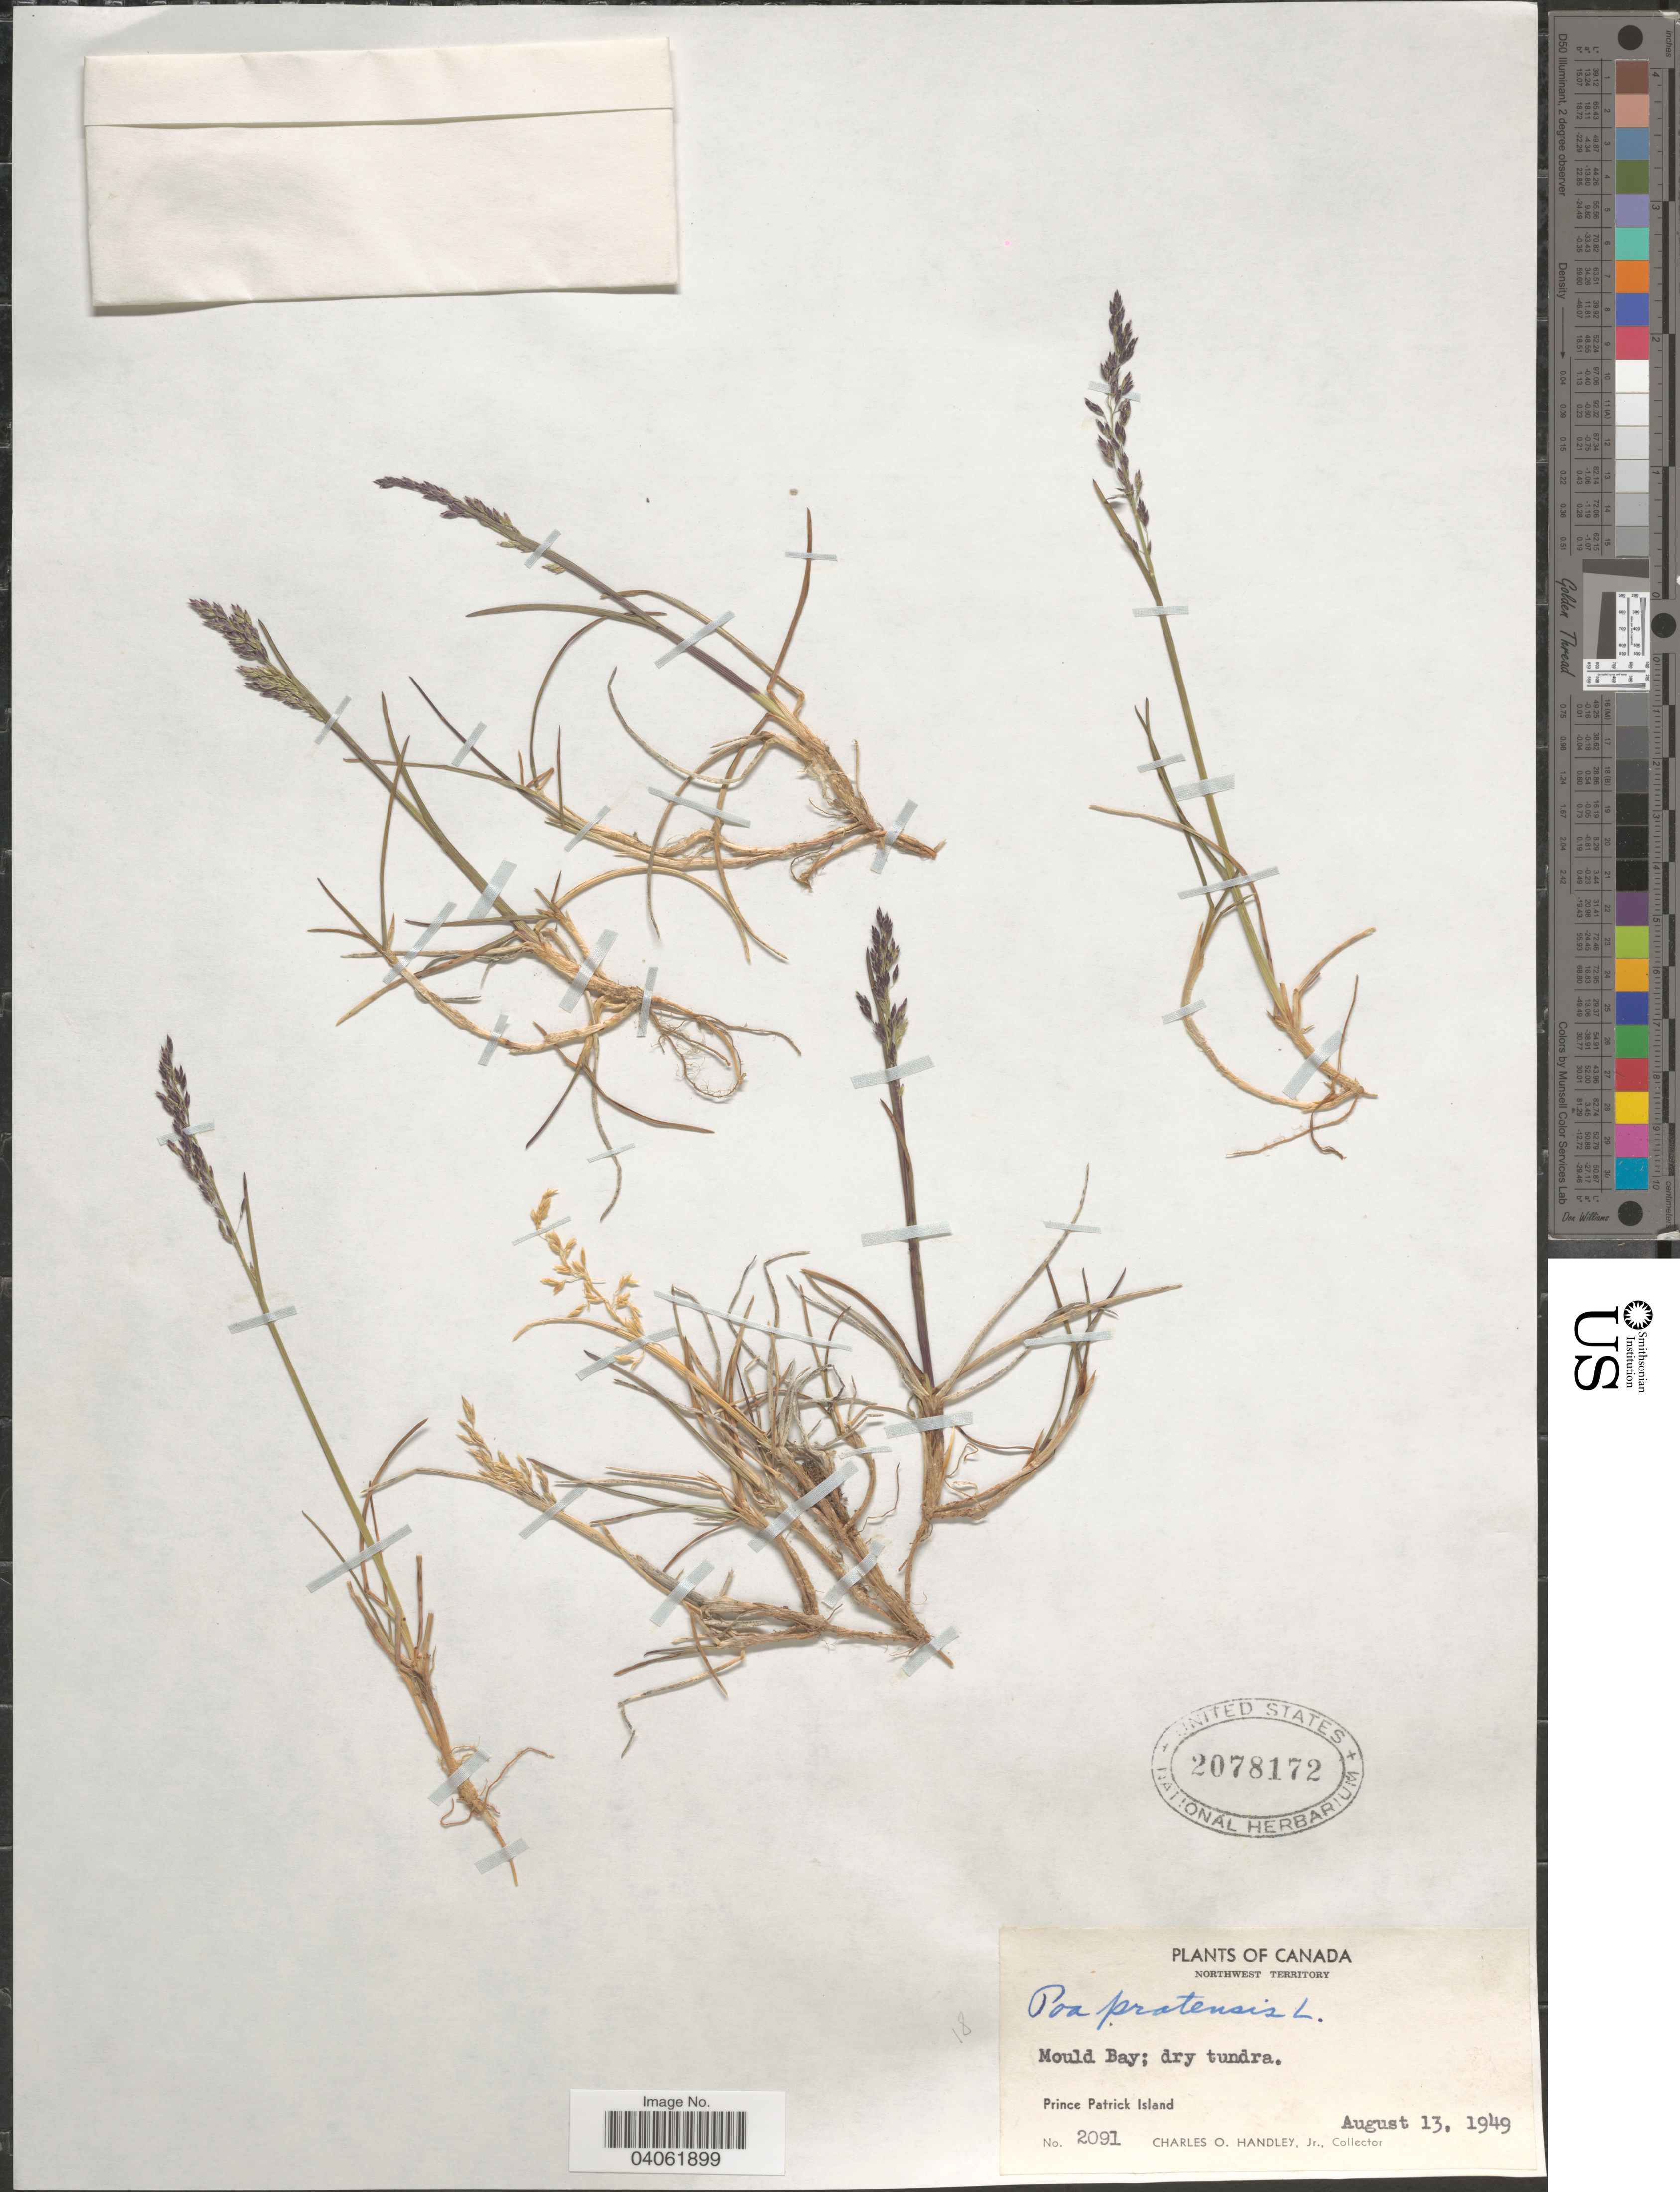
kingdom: Plantae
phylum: Tracheophyta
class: Liliopsida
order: Poales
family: Poaceae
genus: Poa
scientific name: Poa pratensis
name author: L.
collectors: C. Handley Jr.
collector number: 2091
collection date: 1949-08-13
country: Canada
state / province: Northwest Territories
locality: Mould Bay. Prince Patrick Island.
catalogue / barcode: US 2078172